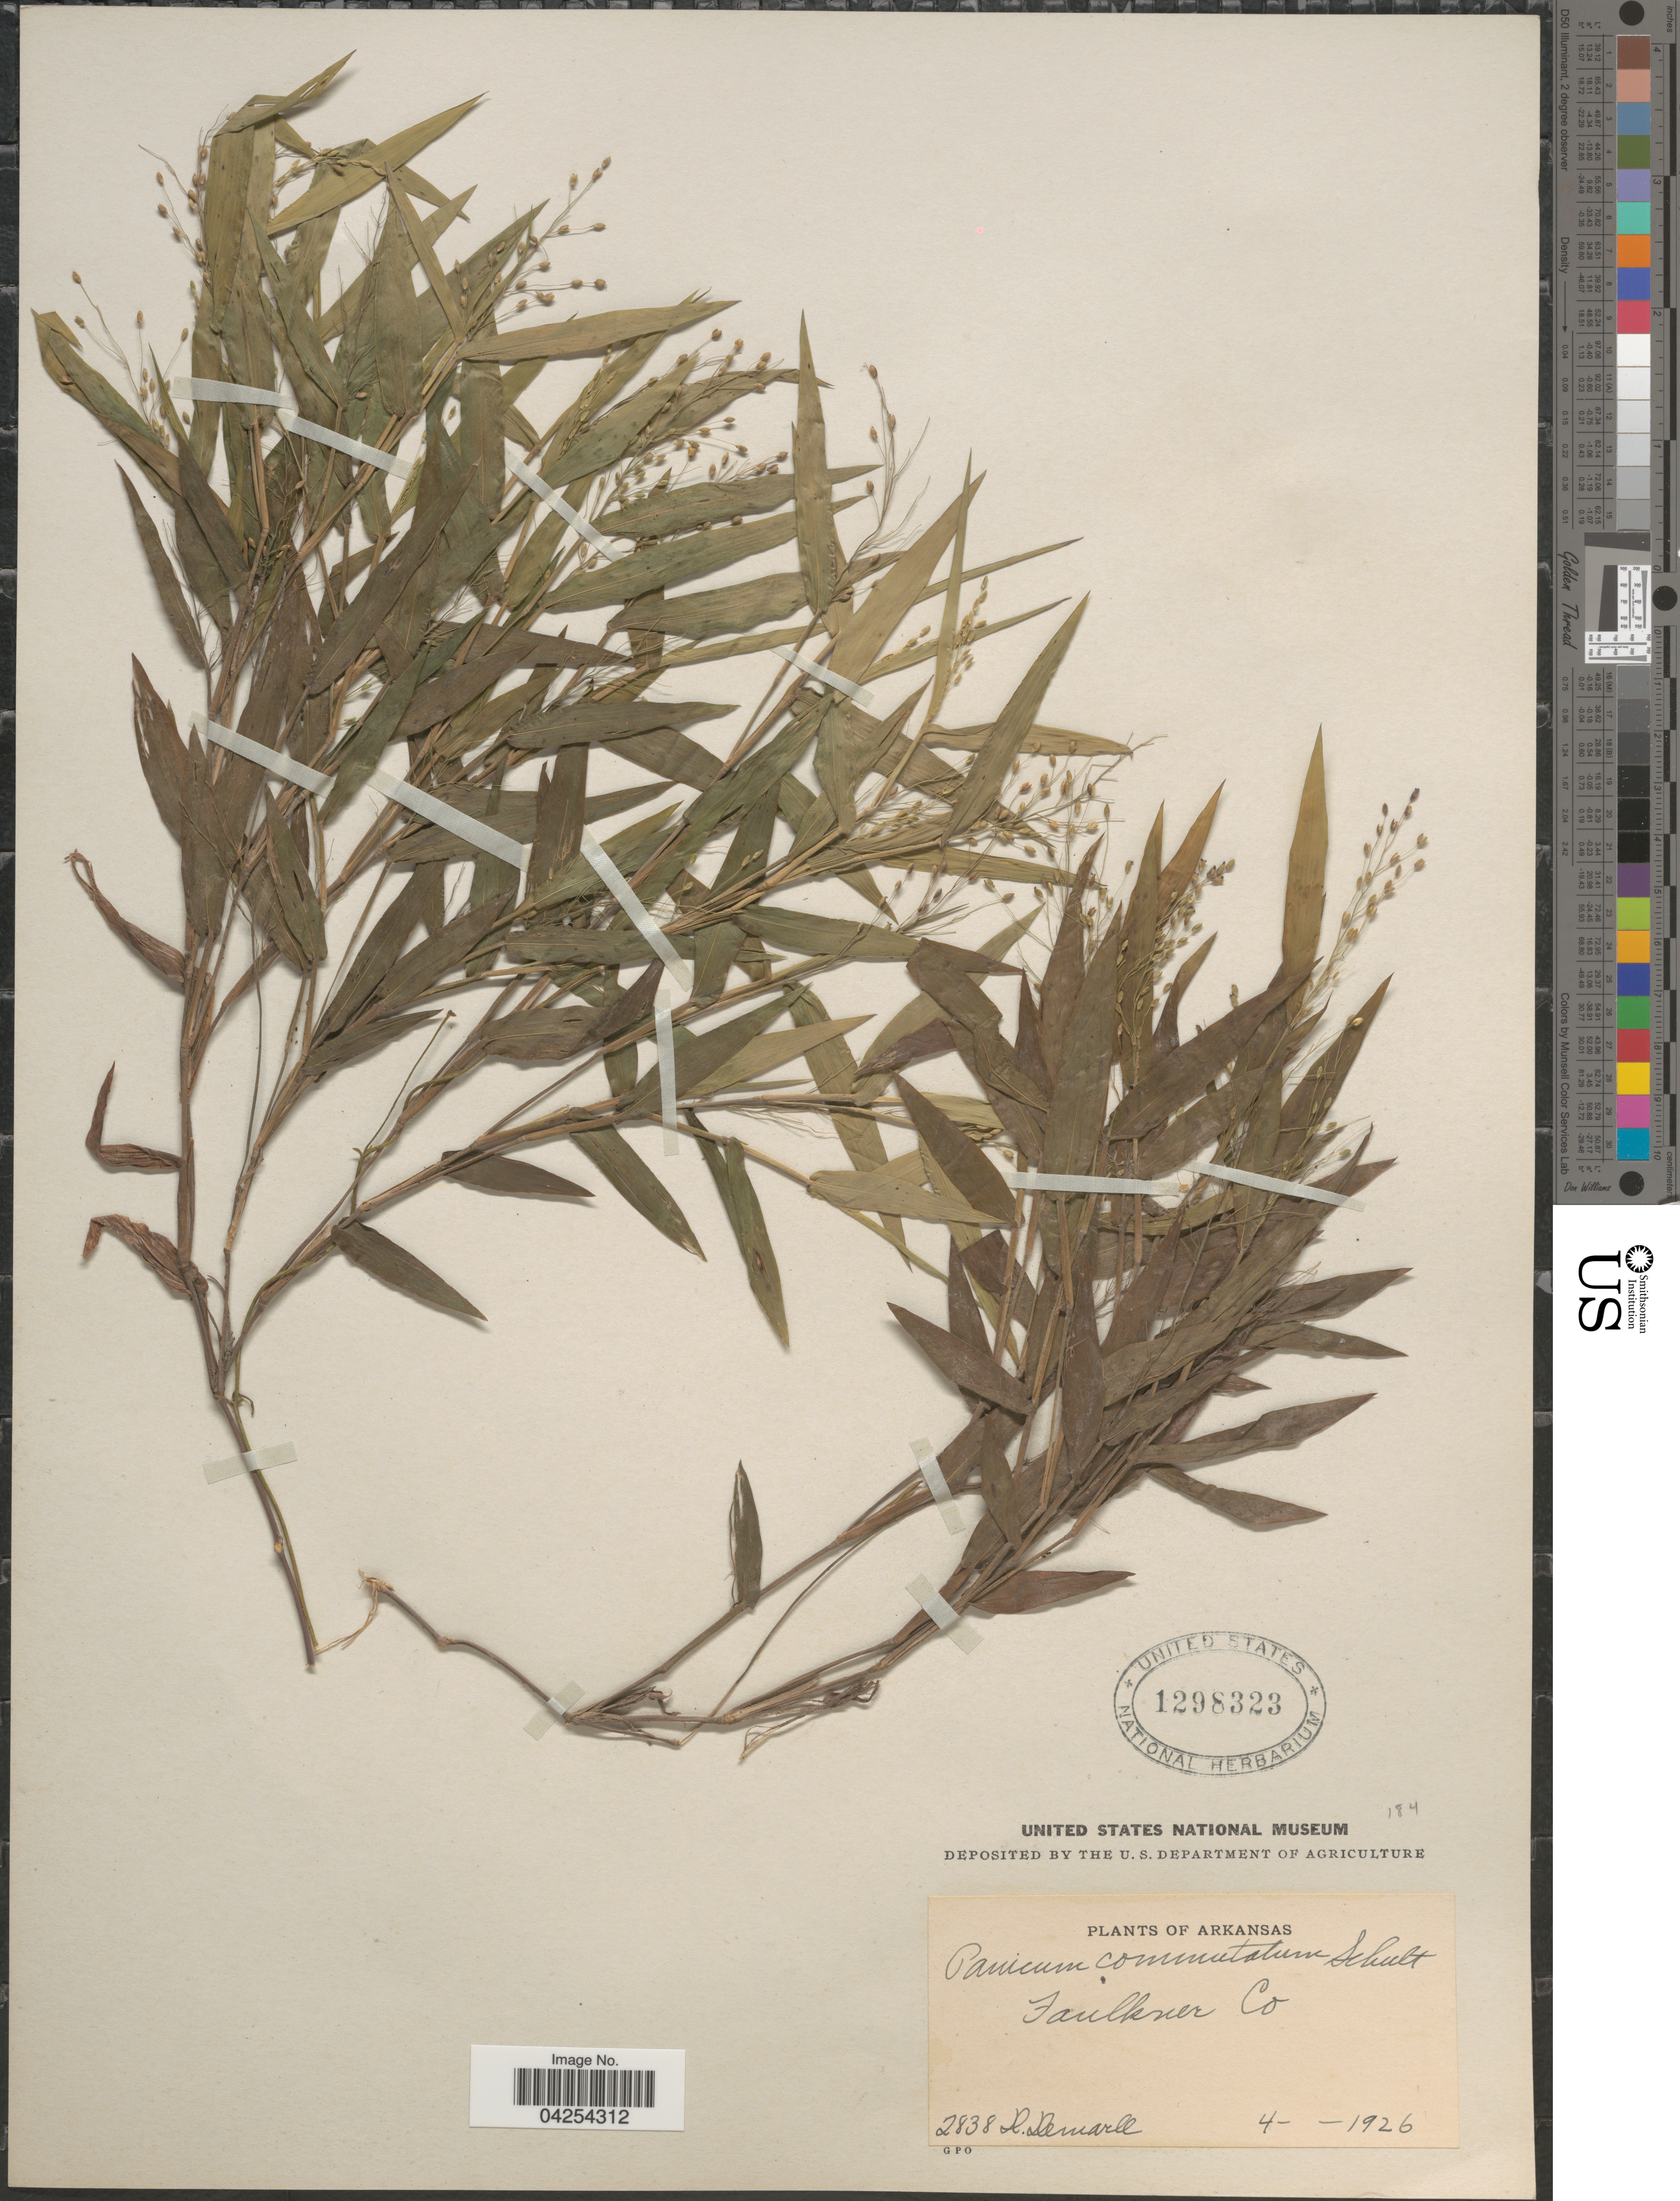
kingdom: Plantae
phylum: Tracheophyta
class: Liliopsida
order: Poales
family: Poaceae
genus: Dichanthelium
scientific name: Dichanthelium commutatum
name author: (Schult.) Gould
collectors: D. Demaree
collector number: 2838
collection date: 1926-04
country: United States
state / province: Arkansas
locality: Faulkner Co.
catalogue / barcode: US 1298323